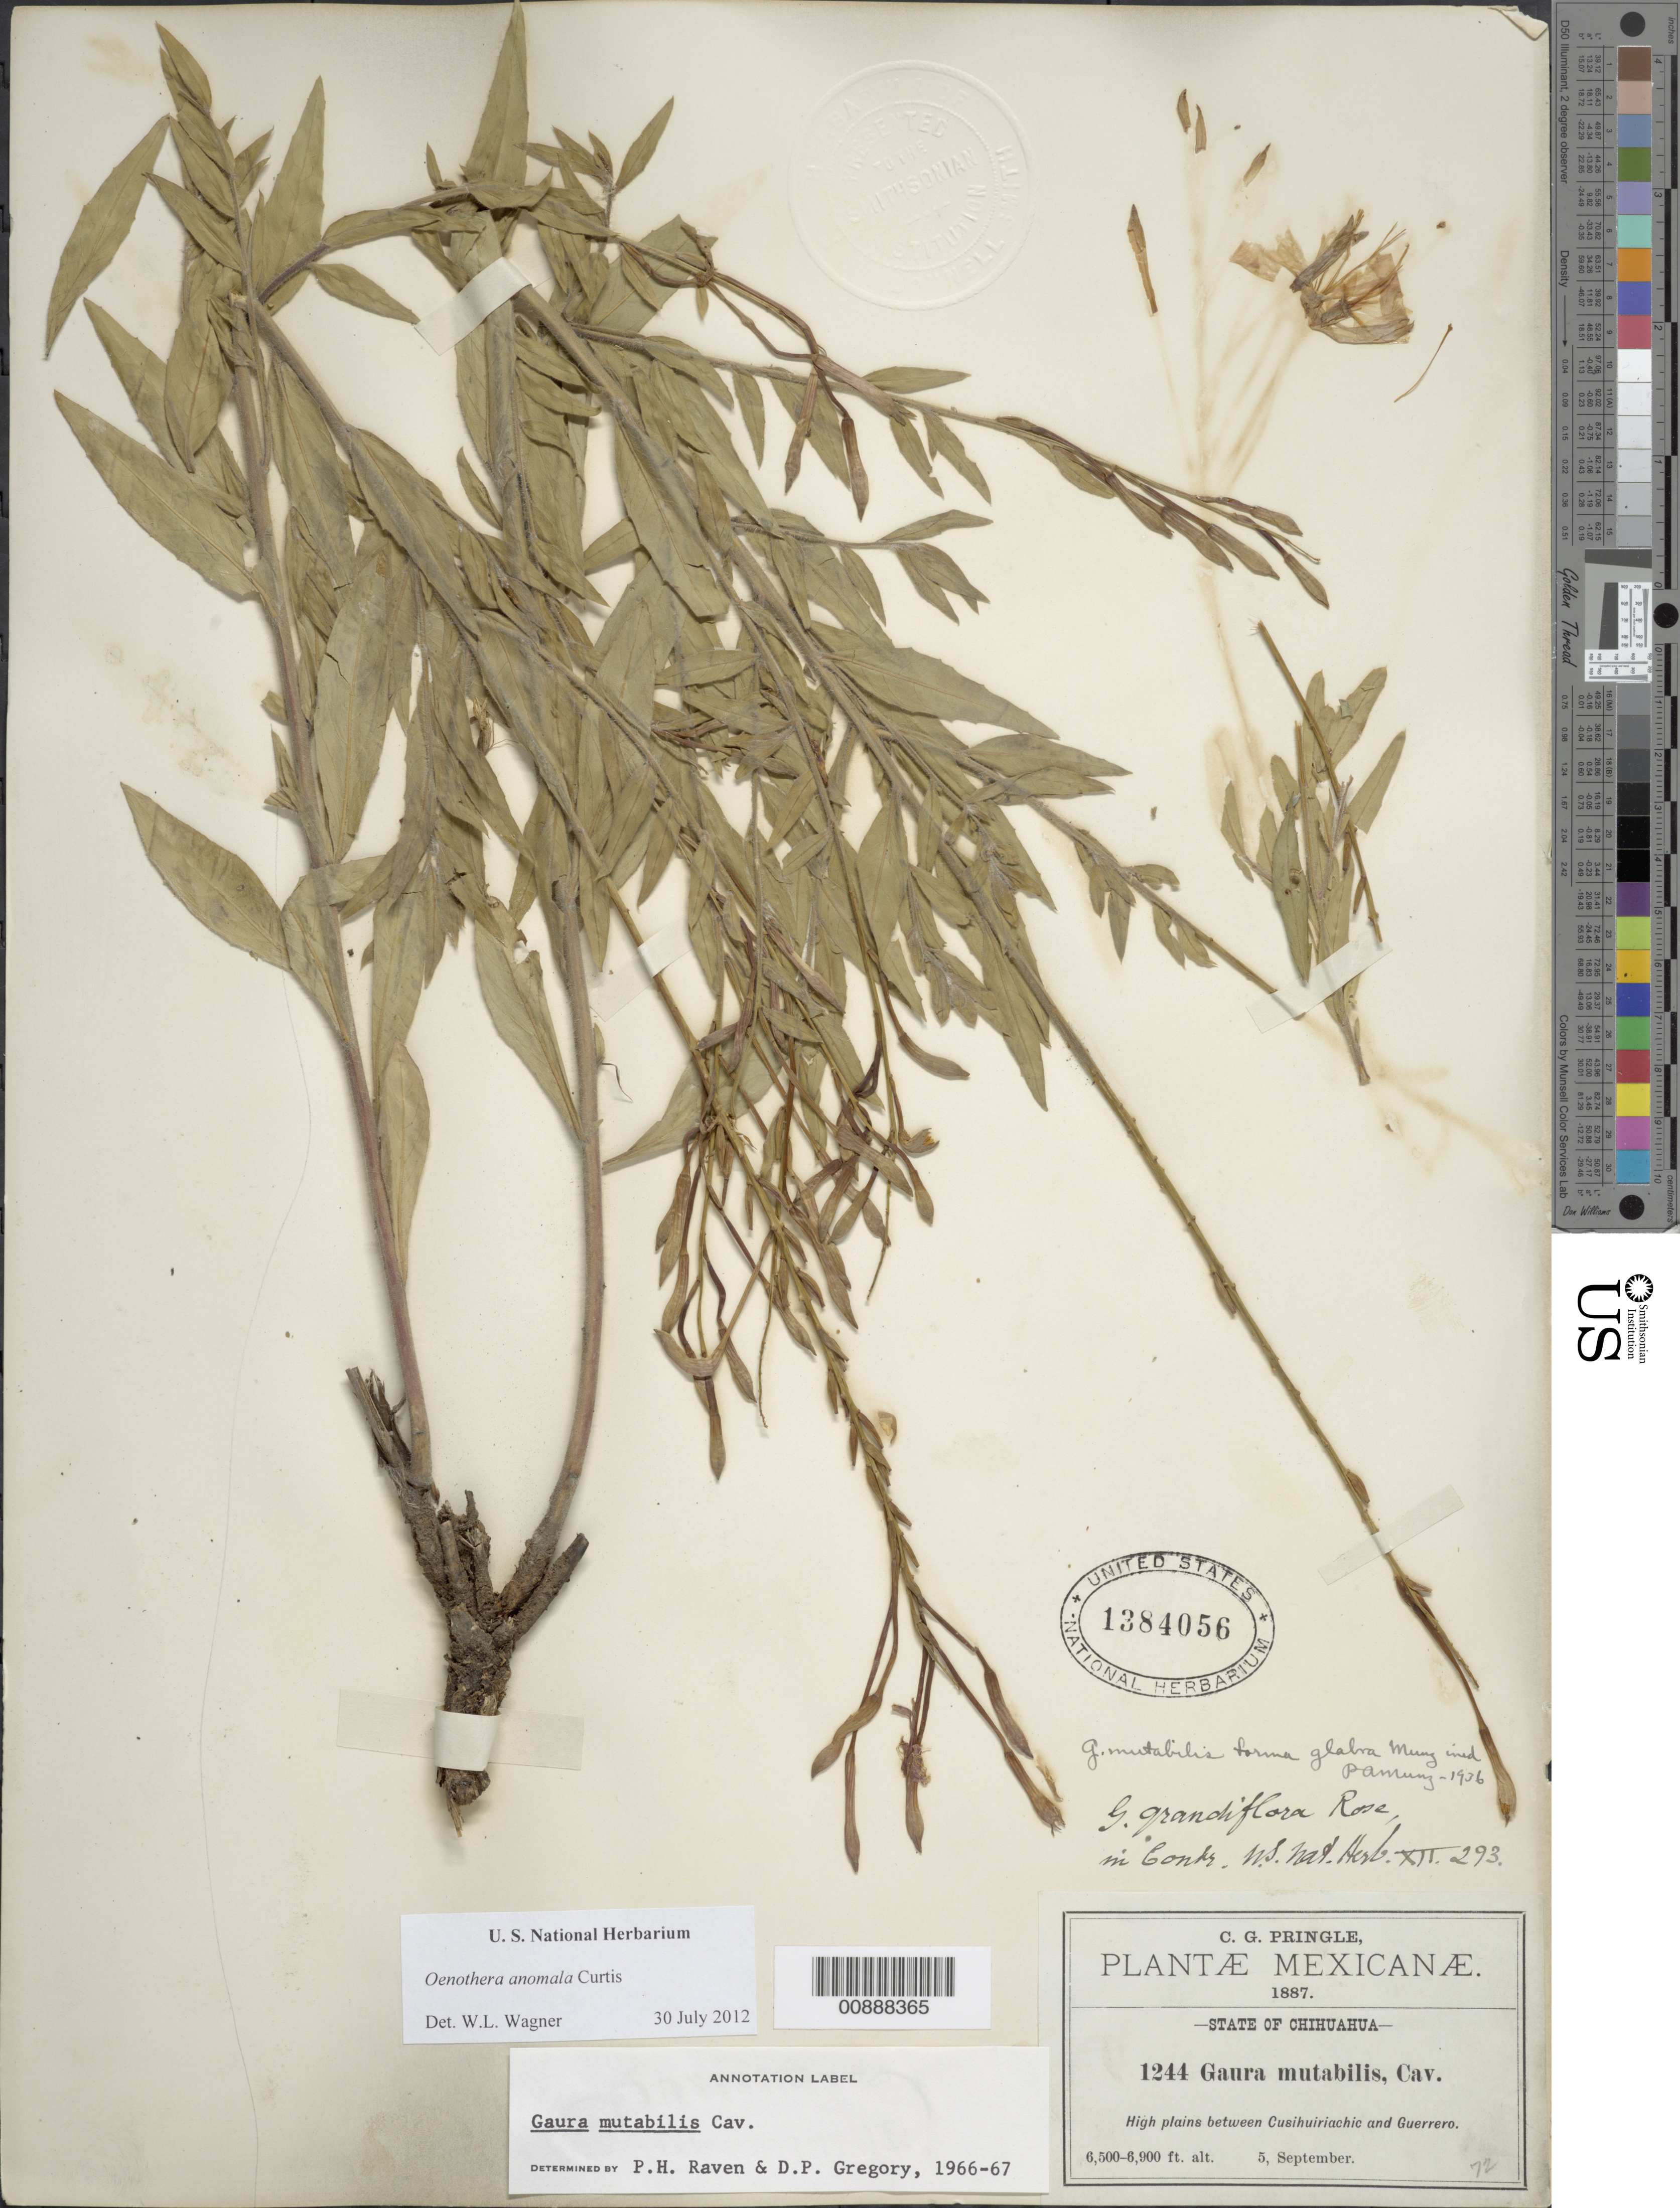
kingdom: Plantae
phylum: Tracheophyta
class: Magnoliopsida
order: Myrtales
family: Onagraceae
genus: Oenothera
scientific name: Oenothera anomala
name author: Curtis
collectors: C. G. Pringle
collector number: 1244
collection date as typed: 05 Sep 1887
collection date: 1887-09-05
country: Mexico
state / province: Chihuahua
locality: Between Cusihuiriachic and Guerrero.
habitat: High plains.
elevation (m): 1981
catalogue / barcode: US 1384056